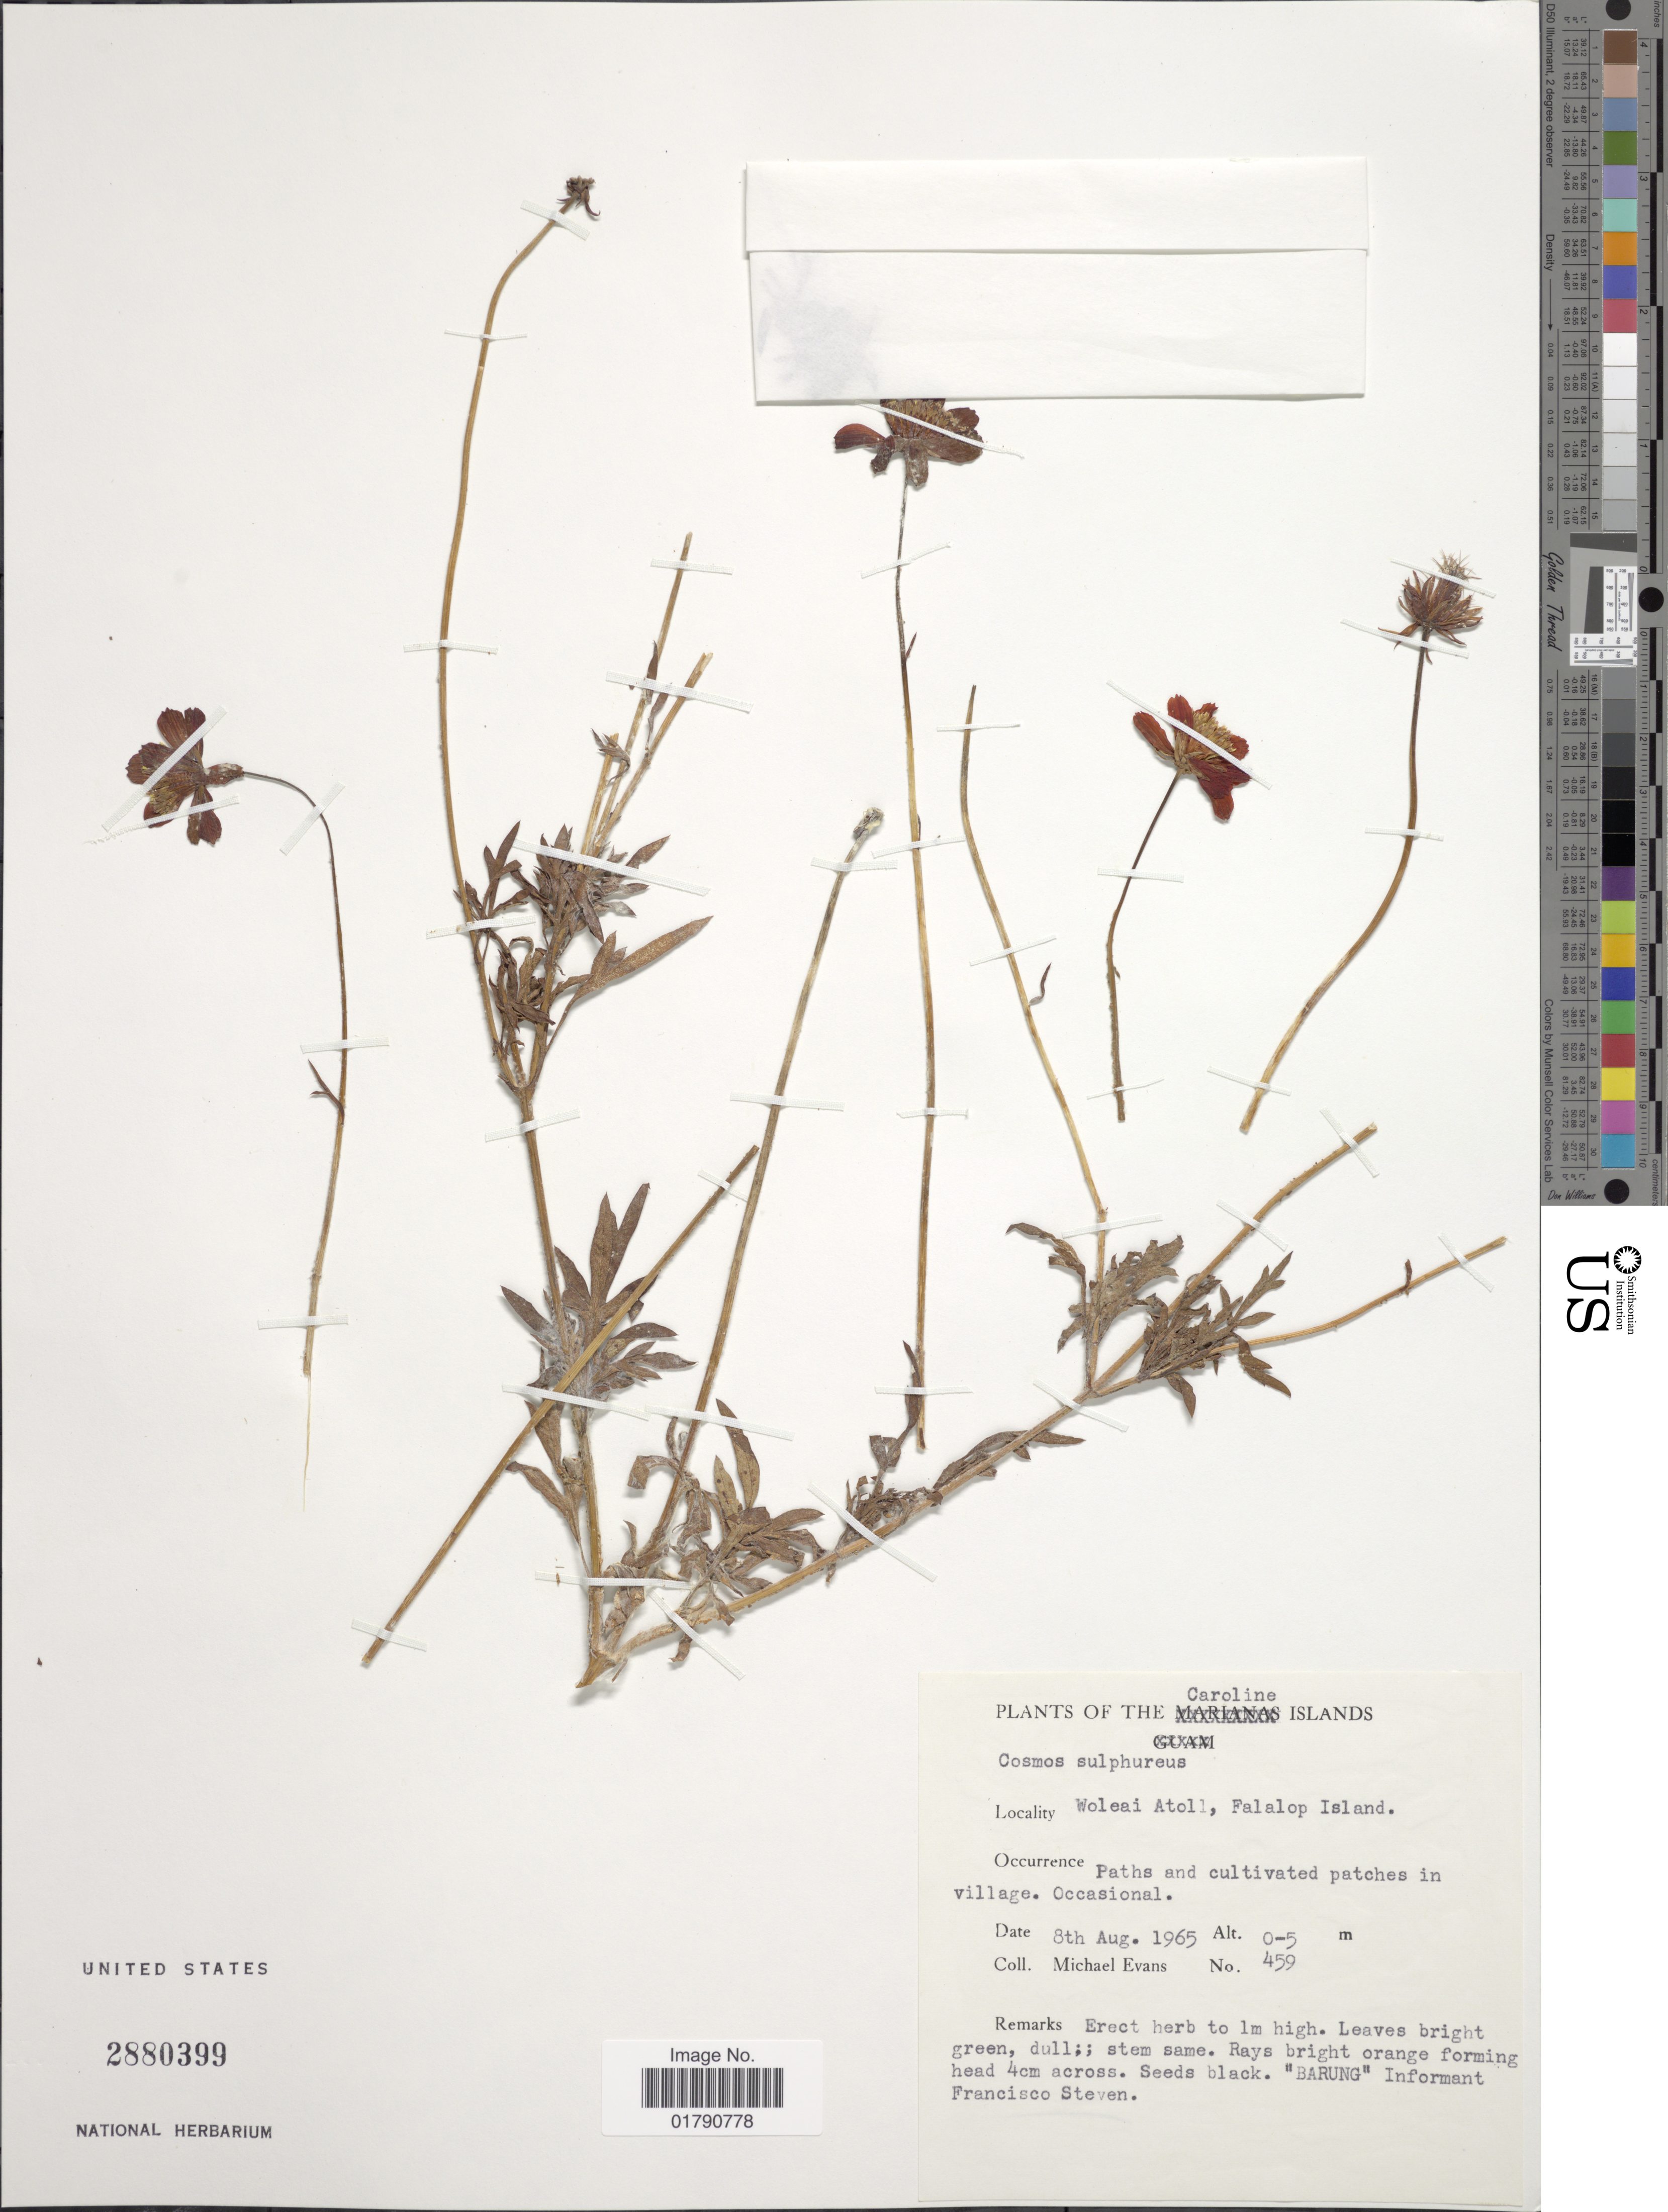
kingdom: Plantae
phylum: Tracheophyta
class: Magnoliopsida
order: Asterales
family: Asteraceae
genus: Cosmos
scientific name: Cosmos sulphureus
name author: Cav.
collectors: M. Evans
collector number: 459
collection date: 1965-08-08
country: Micronesia, Federated States of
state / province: Yap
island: Woleai Atoll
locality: Caroline Islands, Woleai Atoll, Falalop Island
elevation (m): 0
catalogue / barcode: US 2880399